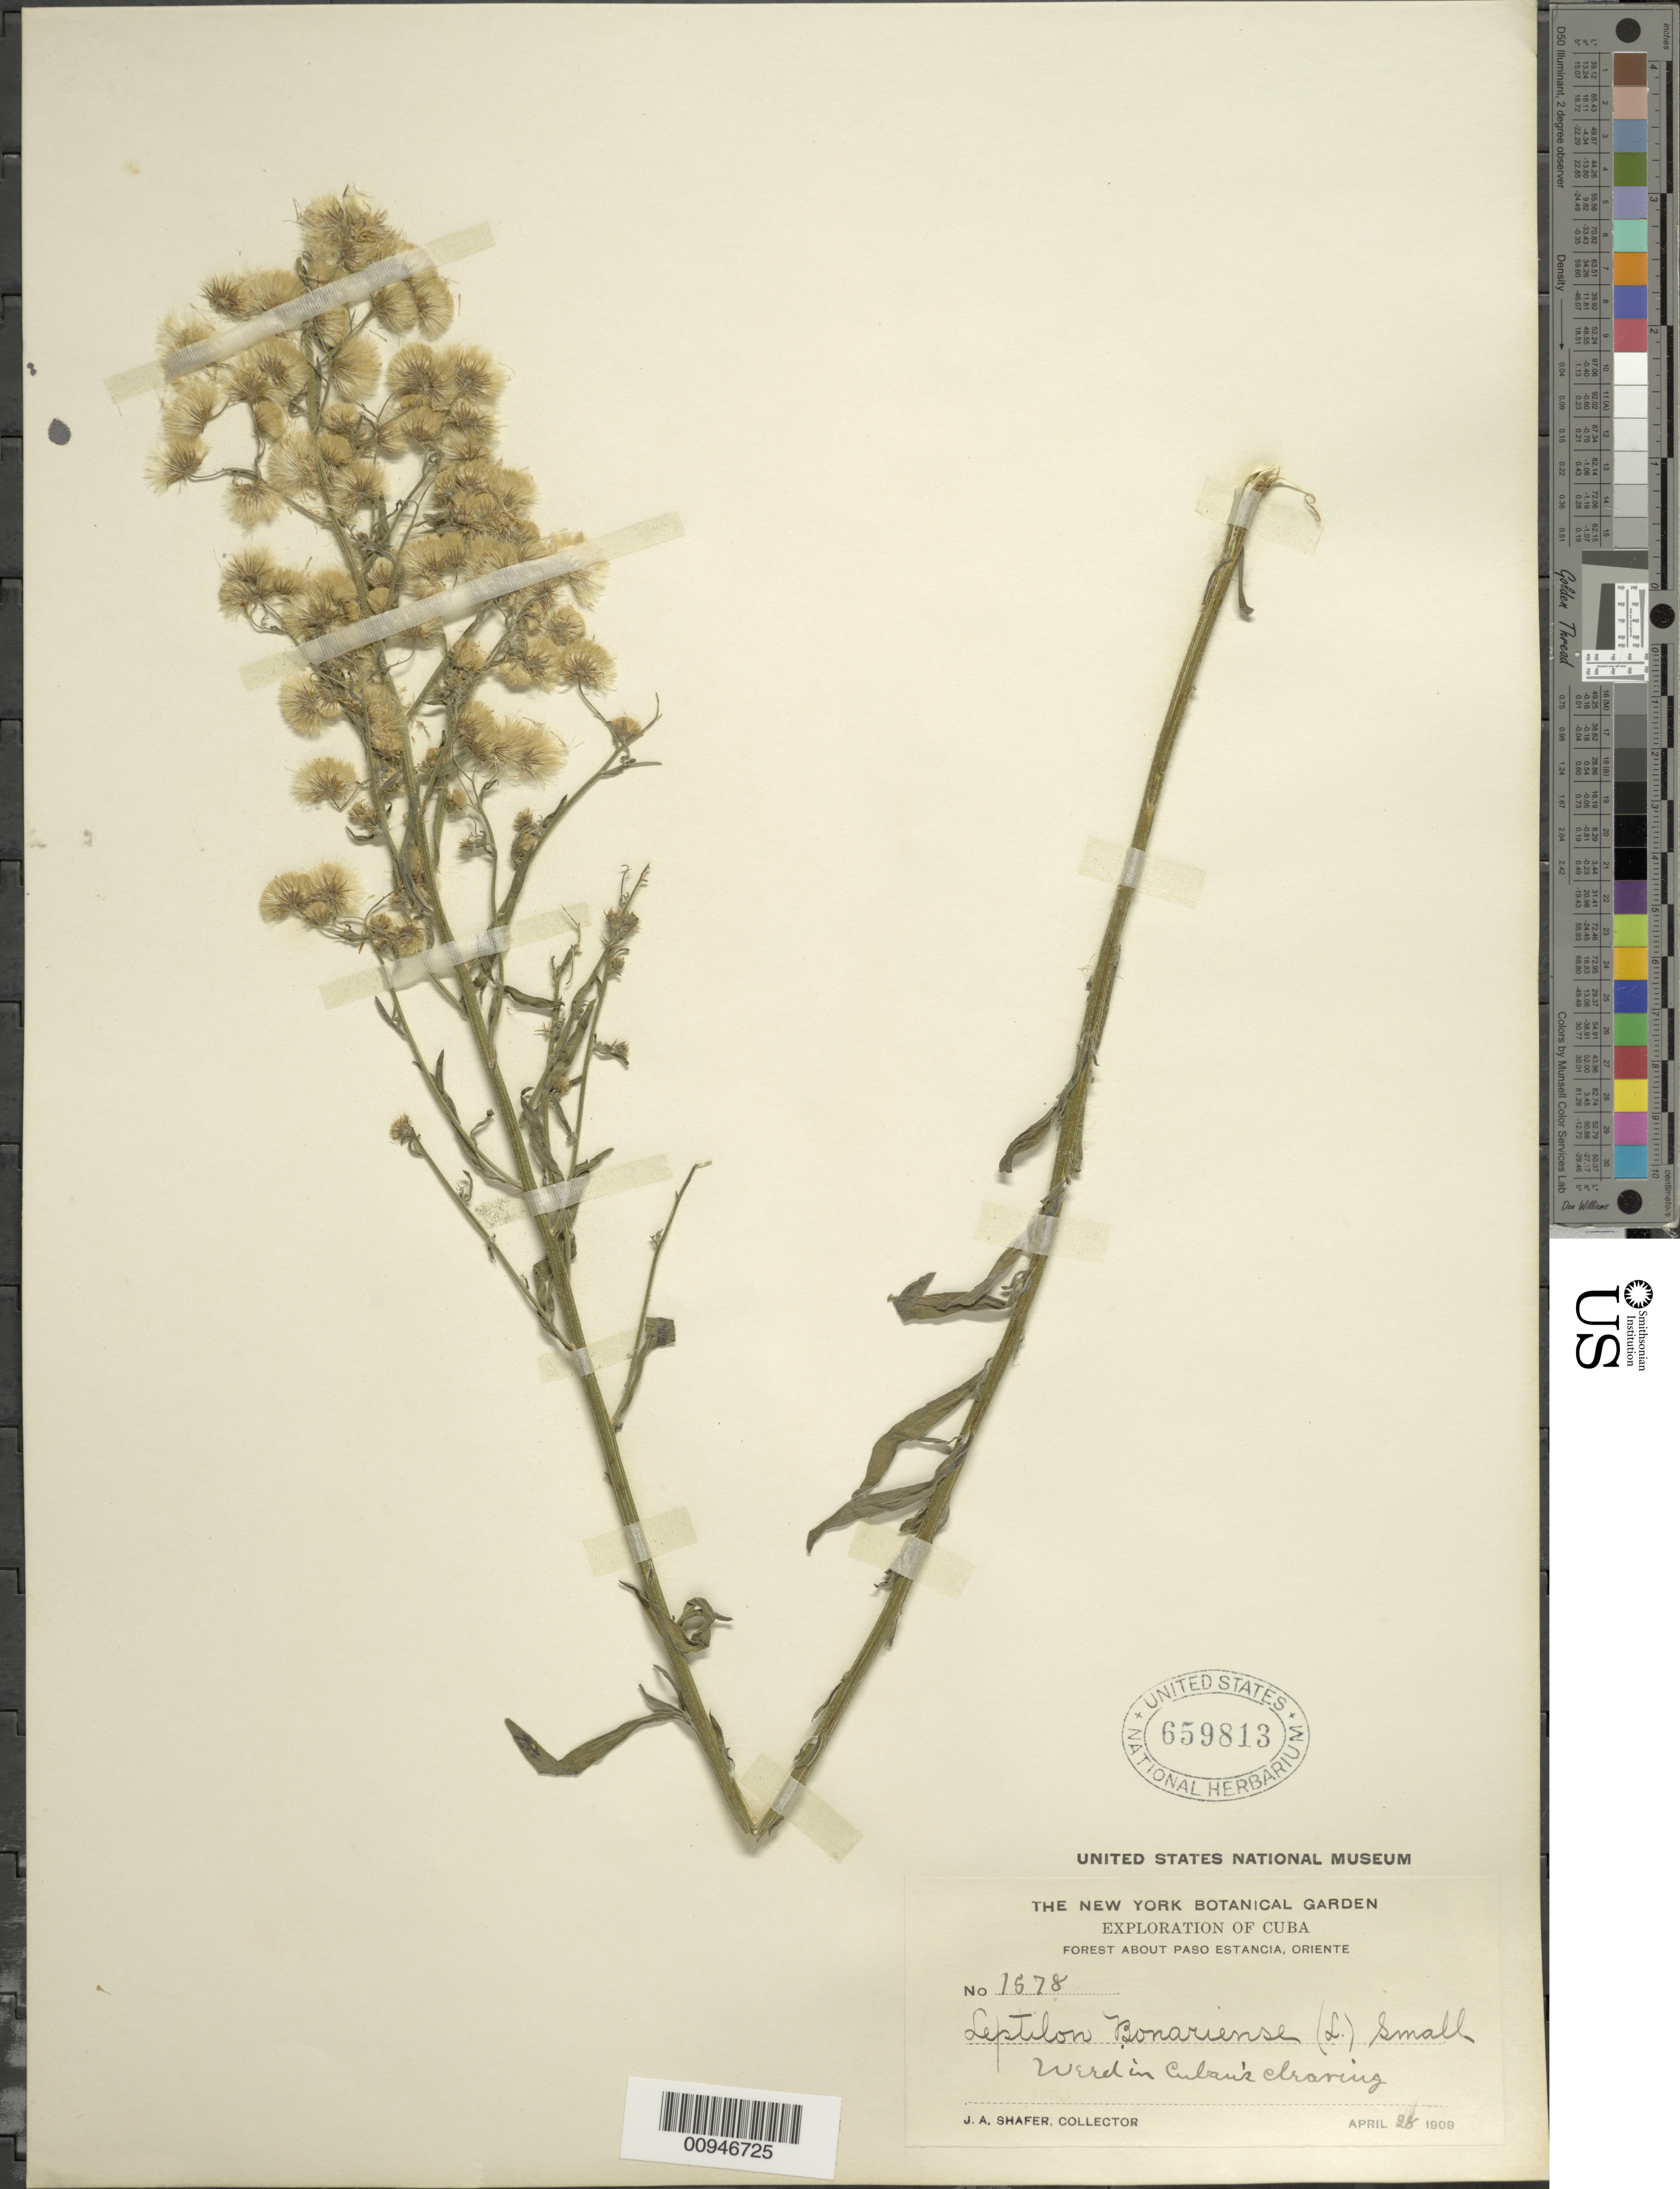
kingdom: Plantae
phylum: Tracheophyta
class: Magnoliopsida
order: Asterales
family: Asteraceae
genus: Conyza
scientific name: Conyza bonariensis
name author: (L.) Cronq.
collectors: J. A. Shafer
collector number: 1578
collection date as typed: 28 Apr 1909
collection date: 1909-04-28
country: Cuba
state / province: Granma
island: Cuba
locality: Forest about Paso Estancia, Cuban's Clearing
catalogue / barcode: US 659813